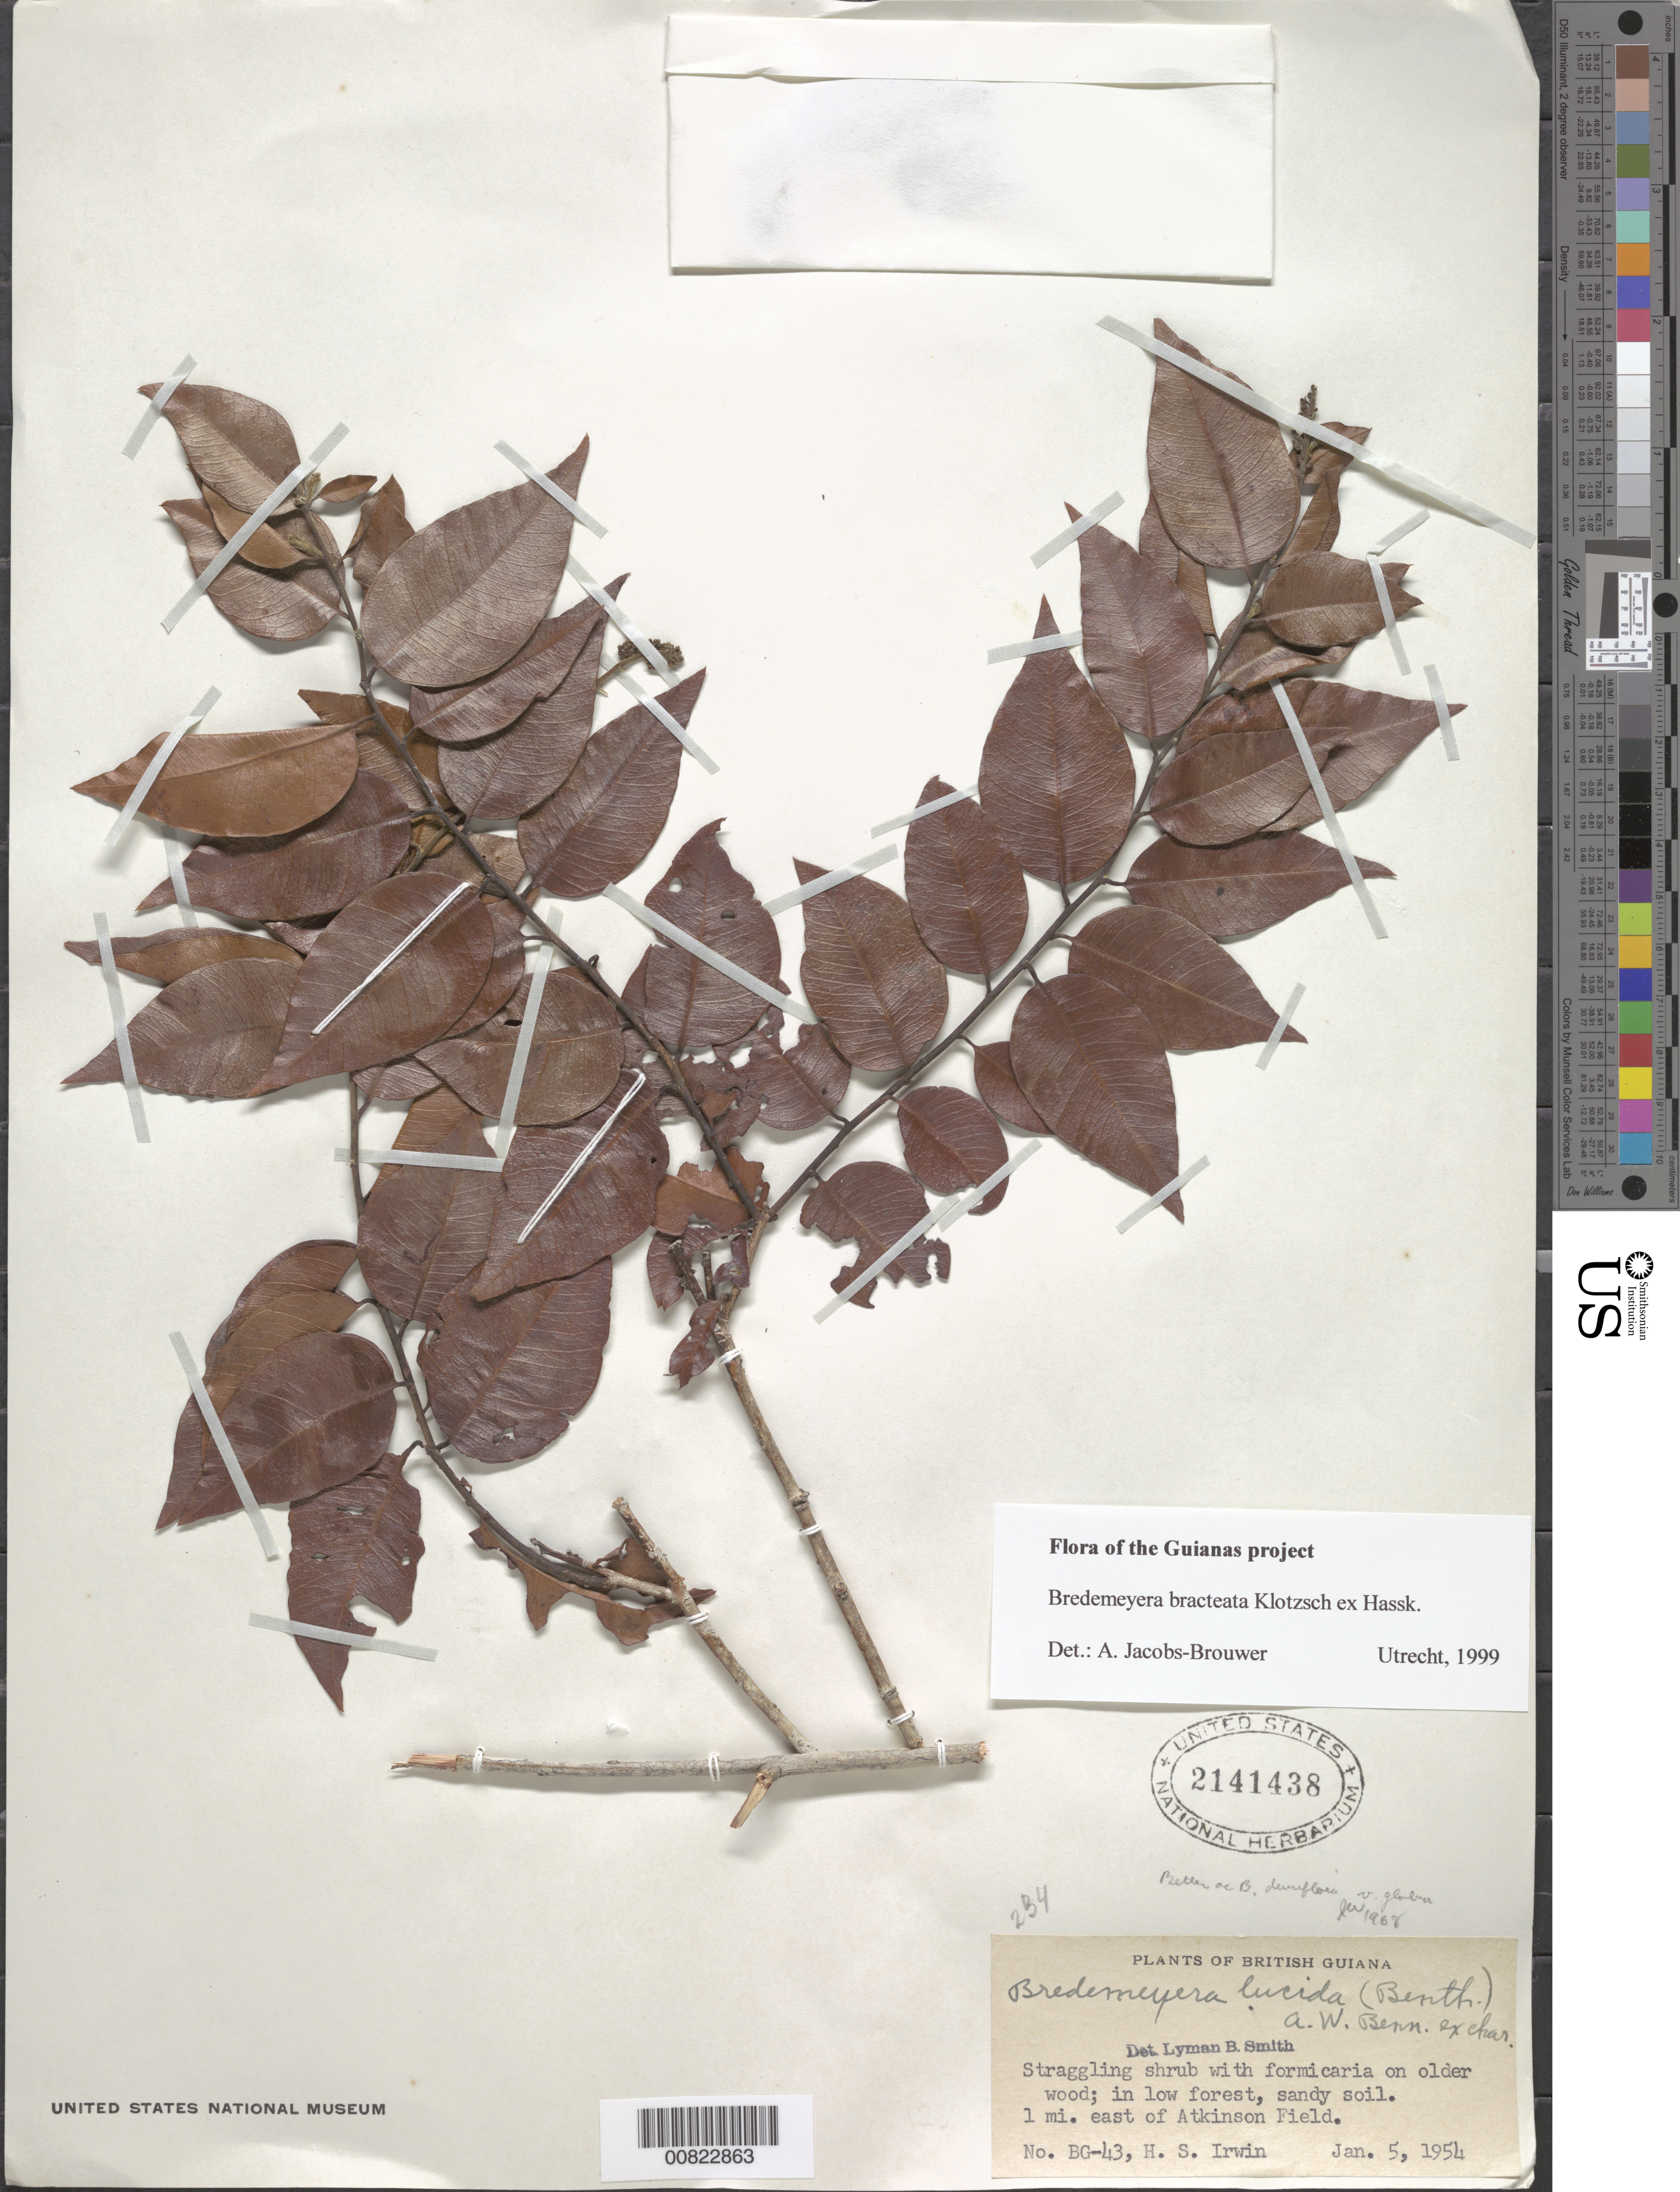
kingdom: Plantae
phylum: Tracheophyta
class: Magnoliopsida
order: Fabales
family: Polygalaceae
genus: Bredemeyera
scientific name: Bredemeyera bracteata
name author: Klotzsch ex Hassk.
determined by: Jacobs-Brouwer, A.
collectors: H. Irwin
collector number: BG 43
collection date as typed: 5-Jan-54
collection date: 1954-01-05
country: Guyana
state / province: Demerara-Mahaica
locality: Atkinson Field, 1 mi. E of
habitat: Low forest, sandy soil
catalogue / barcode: US 2141438